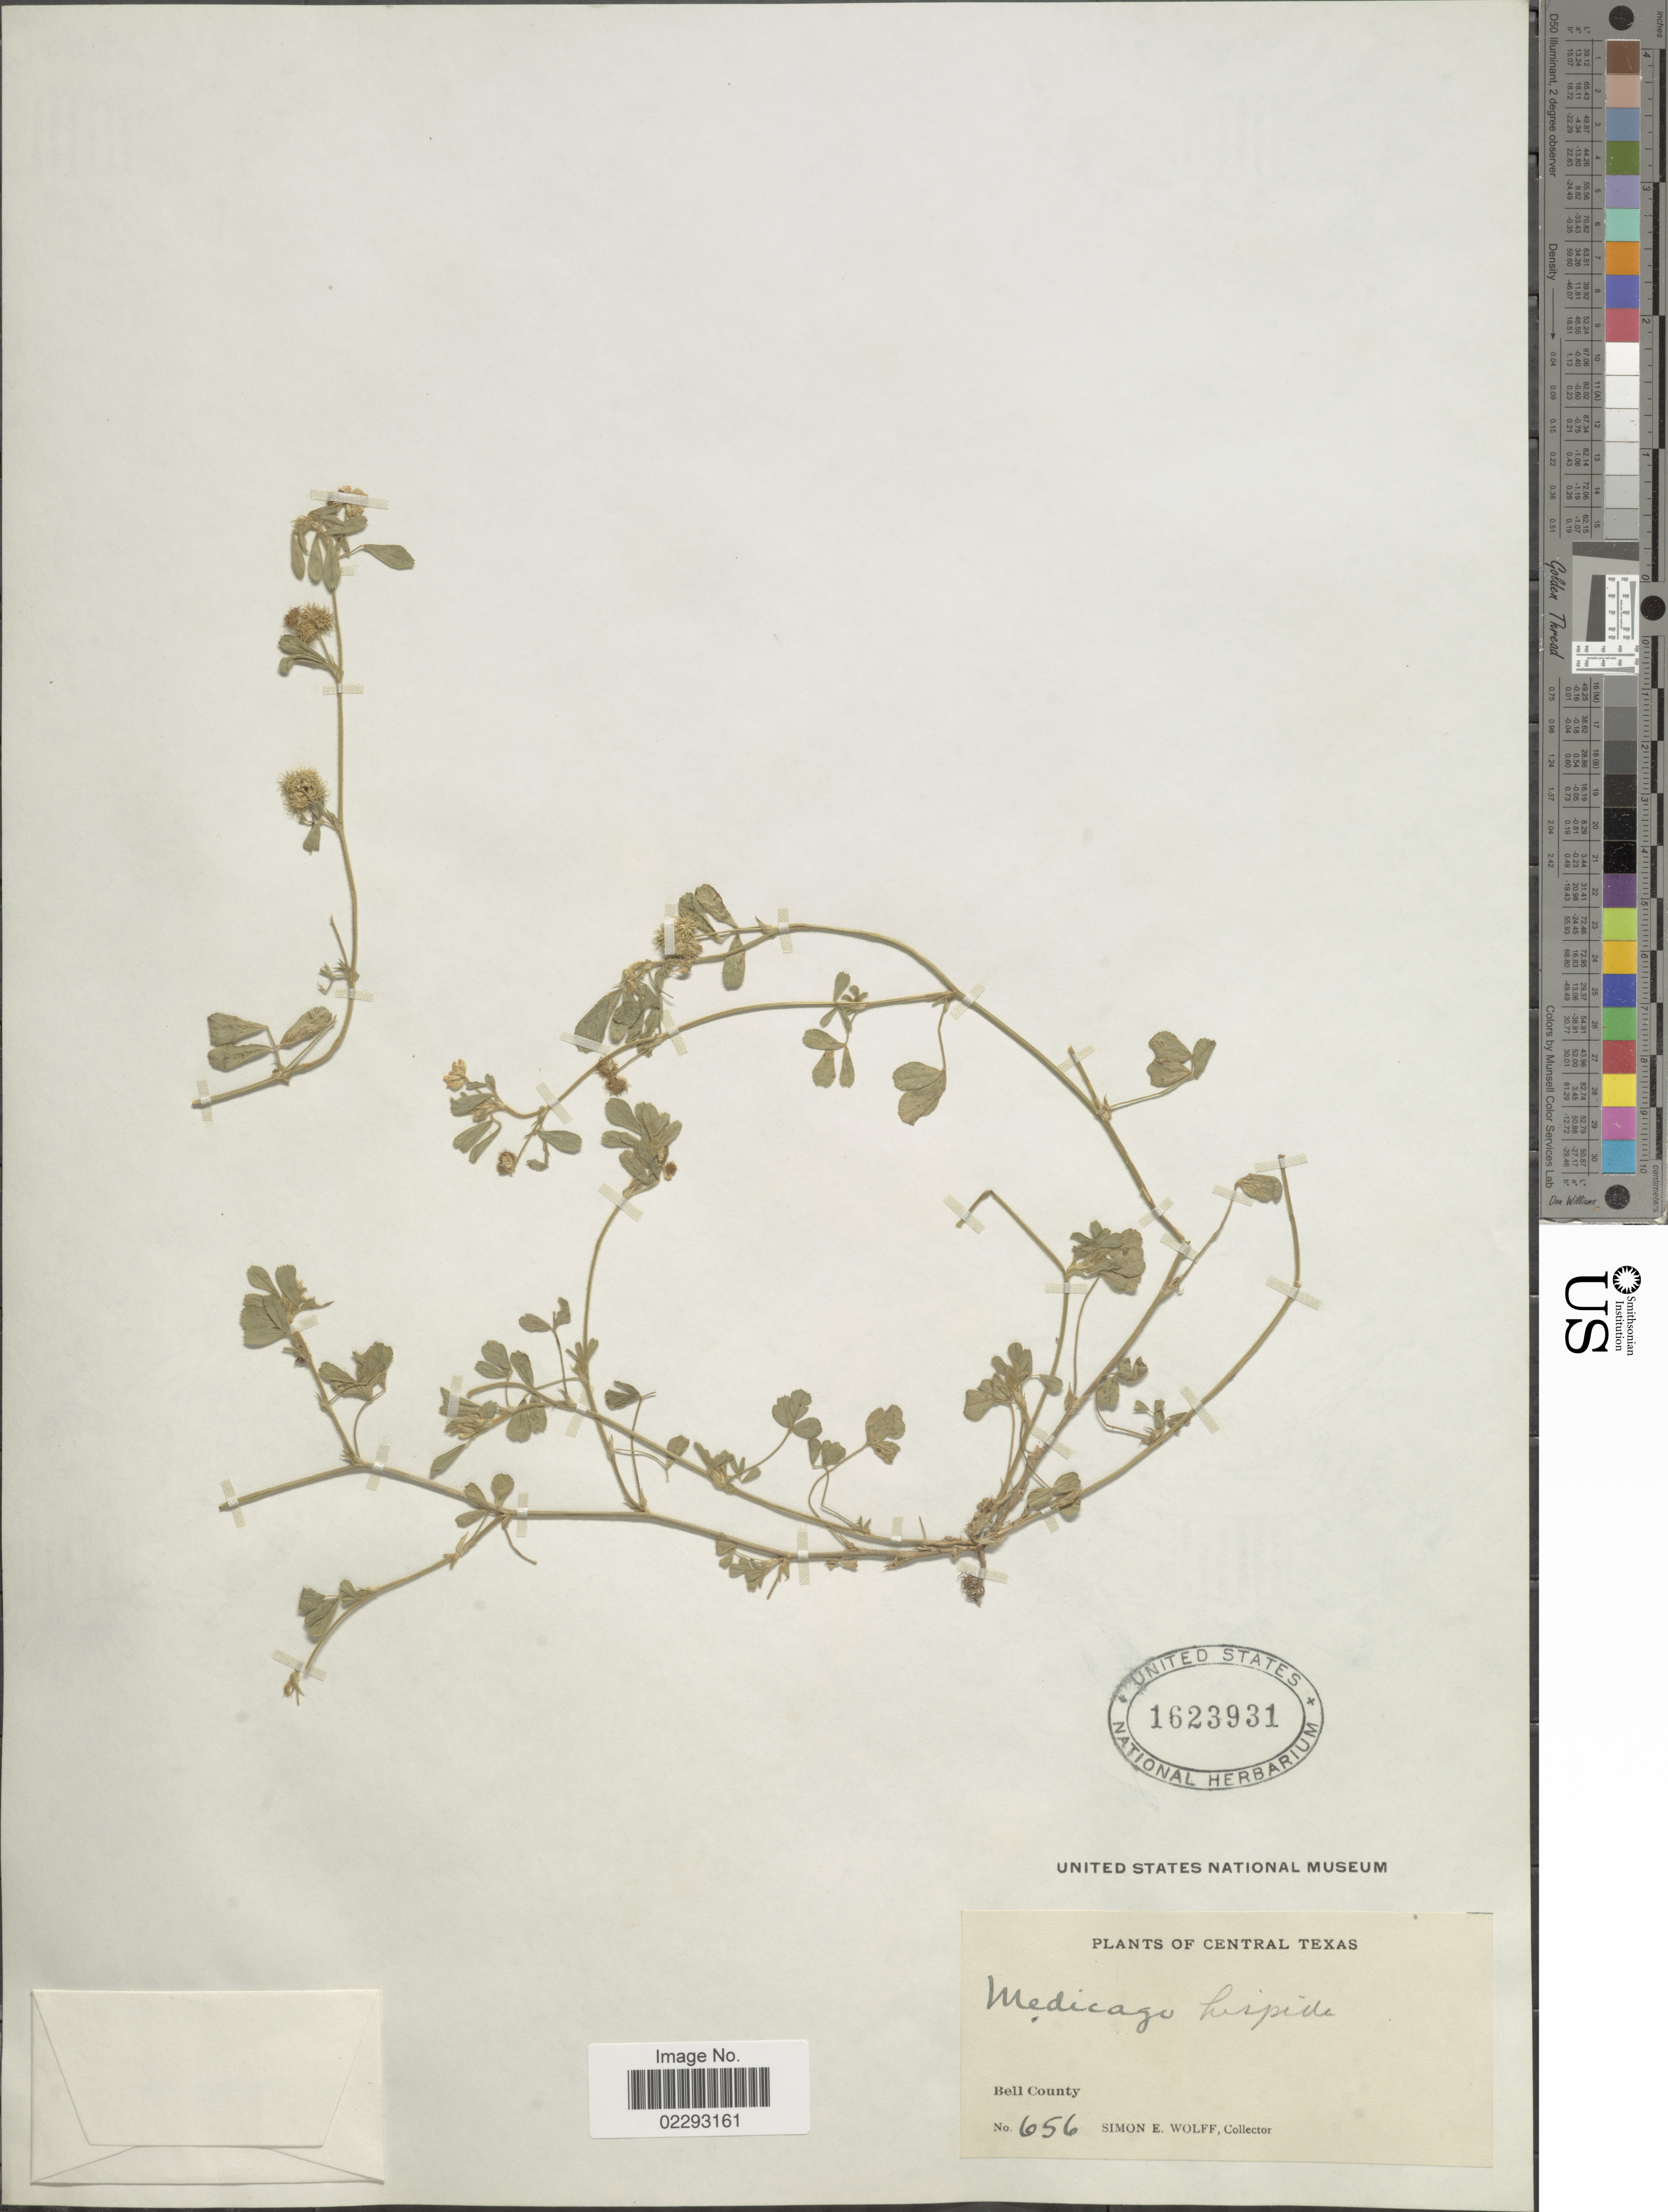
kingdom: Plantae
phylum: Tracheophyta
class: Magnoliopsida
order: Fabales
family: Fabaceae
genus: Medicago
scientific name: Medicago sp.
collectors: S. E. Wolff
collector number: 656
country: United States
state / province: Texas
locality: Central Texas, Bell County.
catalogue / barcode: US 1623931